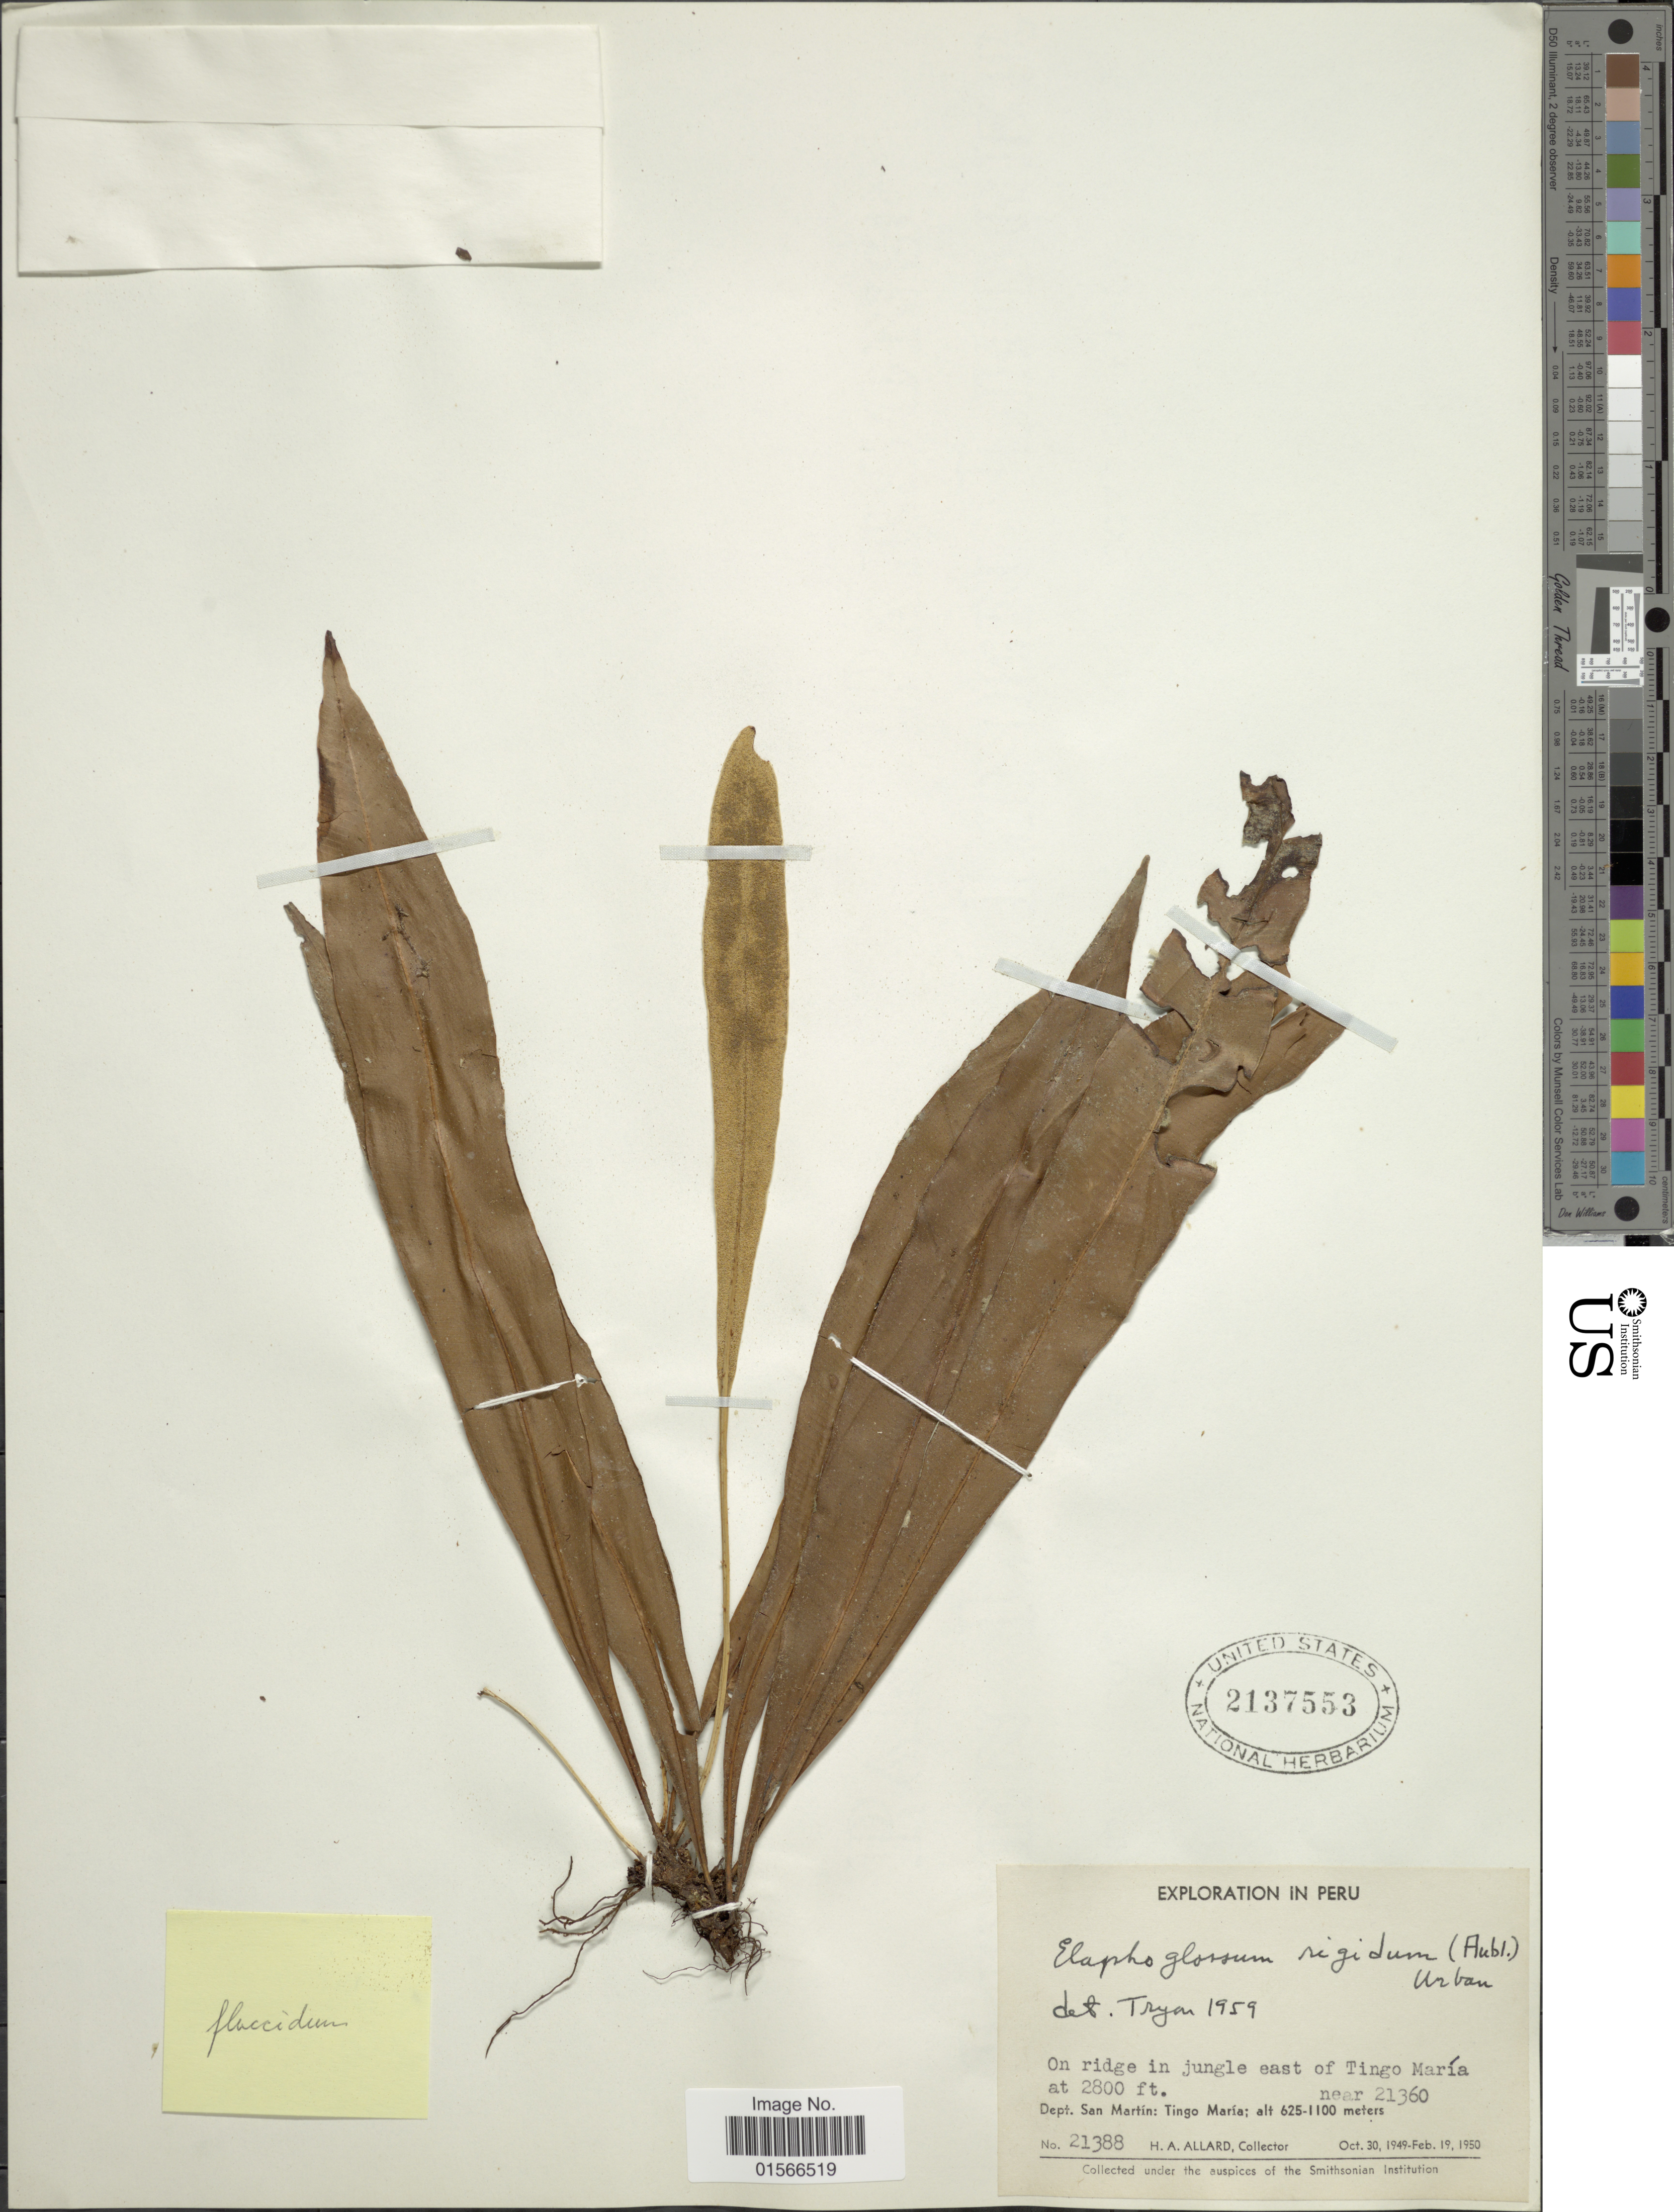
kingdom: Plantae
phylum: Tracheophyta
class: Polypodiopsida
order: Polypodiales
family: Dryopteridaceae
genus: Elaphoglossum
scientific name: Elaphoglossum flaccidum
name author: (Fée) T. Moore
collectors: H. A. Allard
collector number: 21388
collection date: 1949-10-30/1950-02-19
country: Peru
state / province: San Martín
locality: On ridge in jungle east of Tingo María, Dept San Martin: Tingo María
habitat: on ridge in jungle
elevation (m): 625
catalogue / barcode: US 2137553